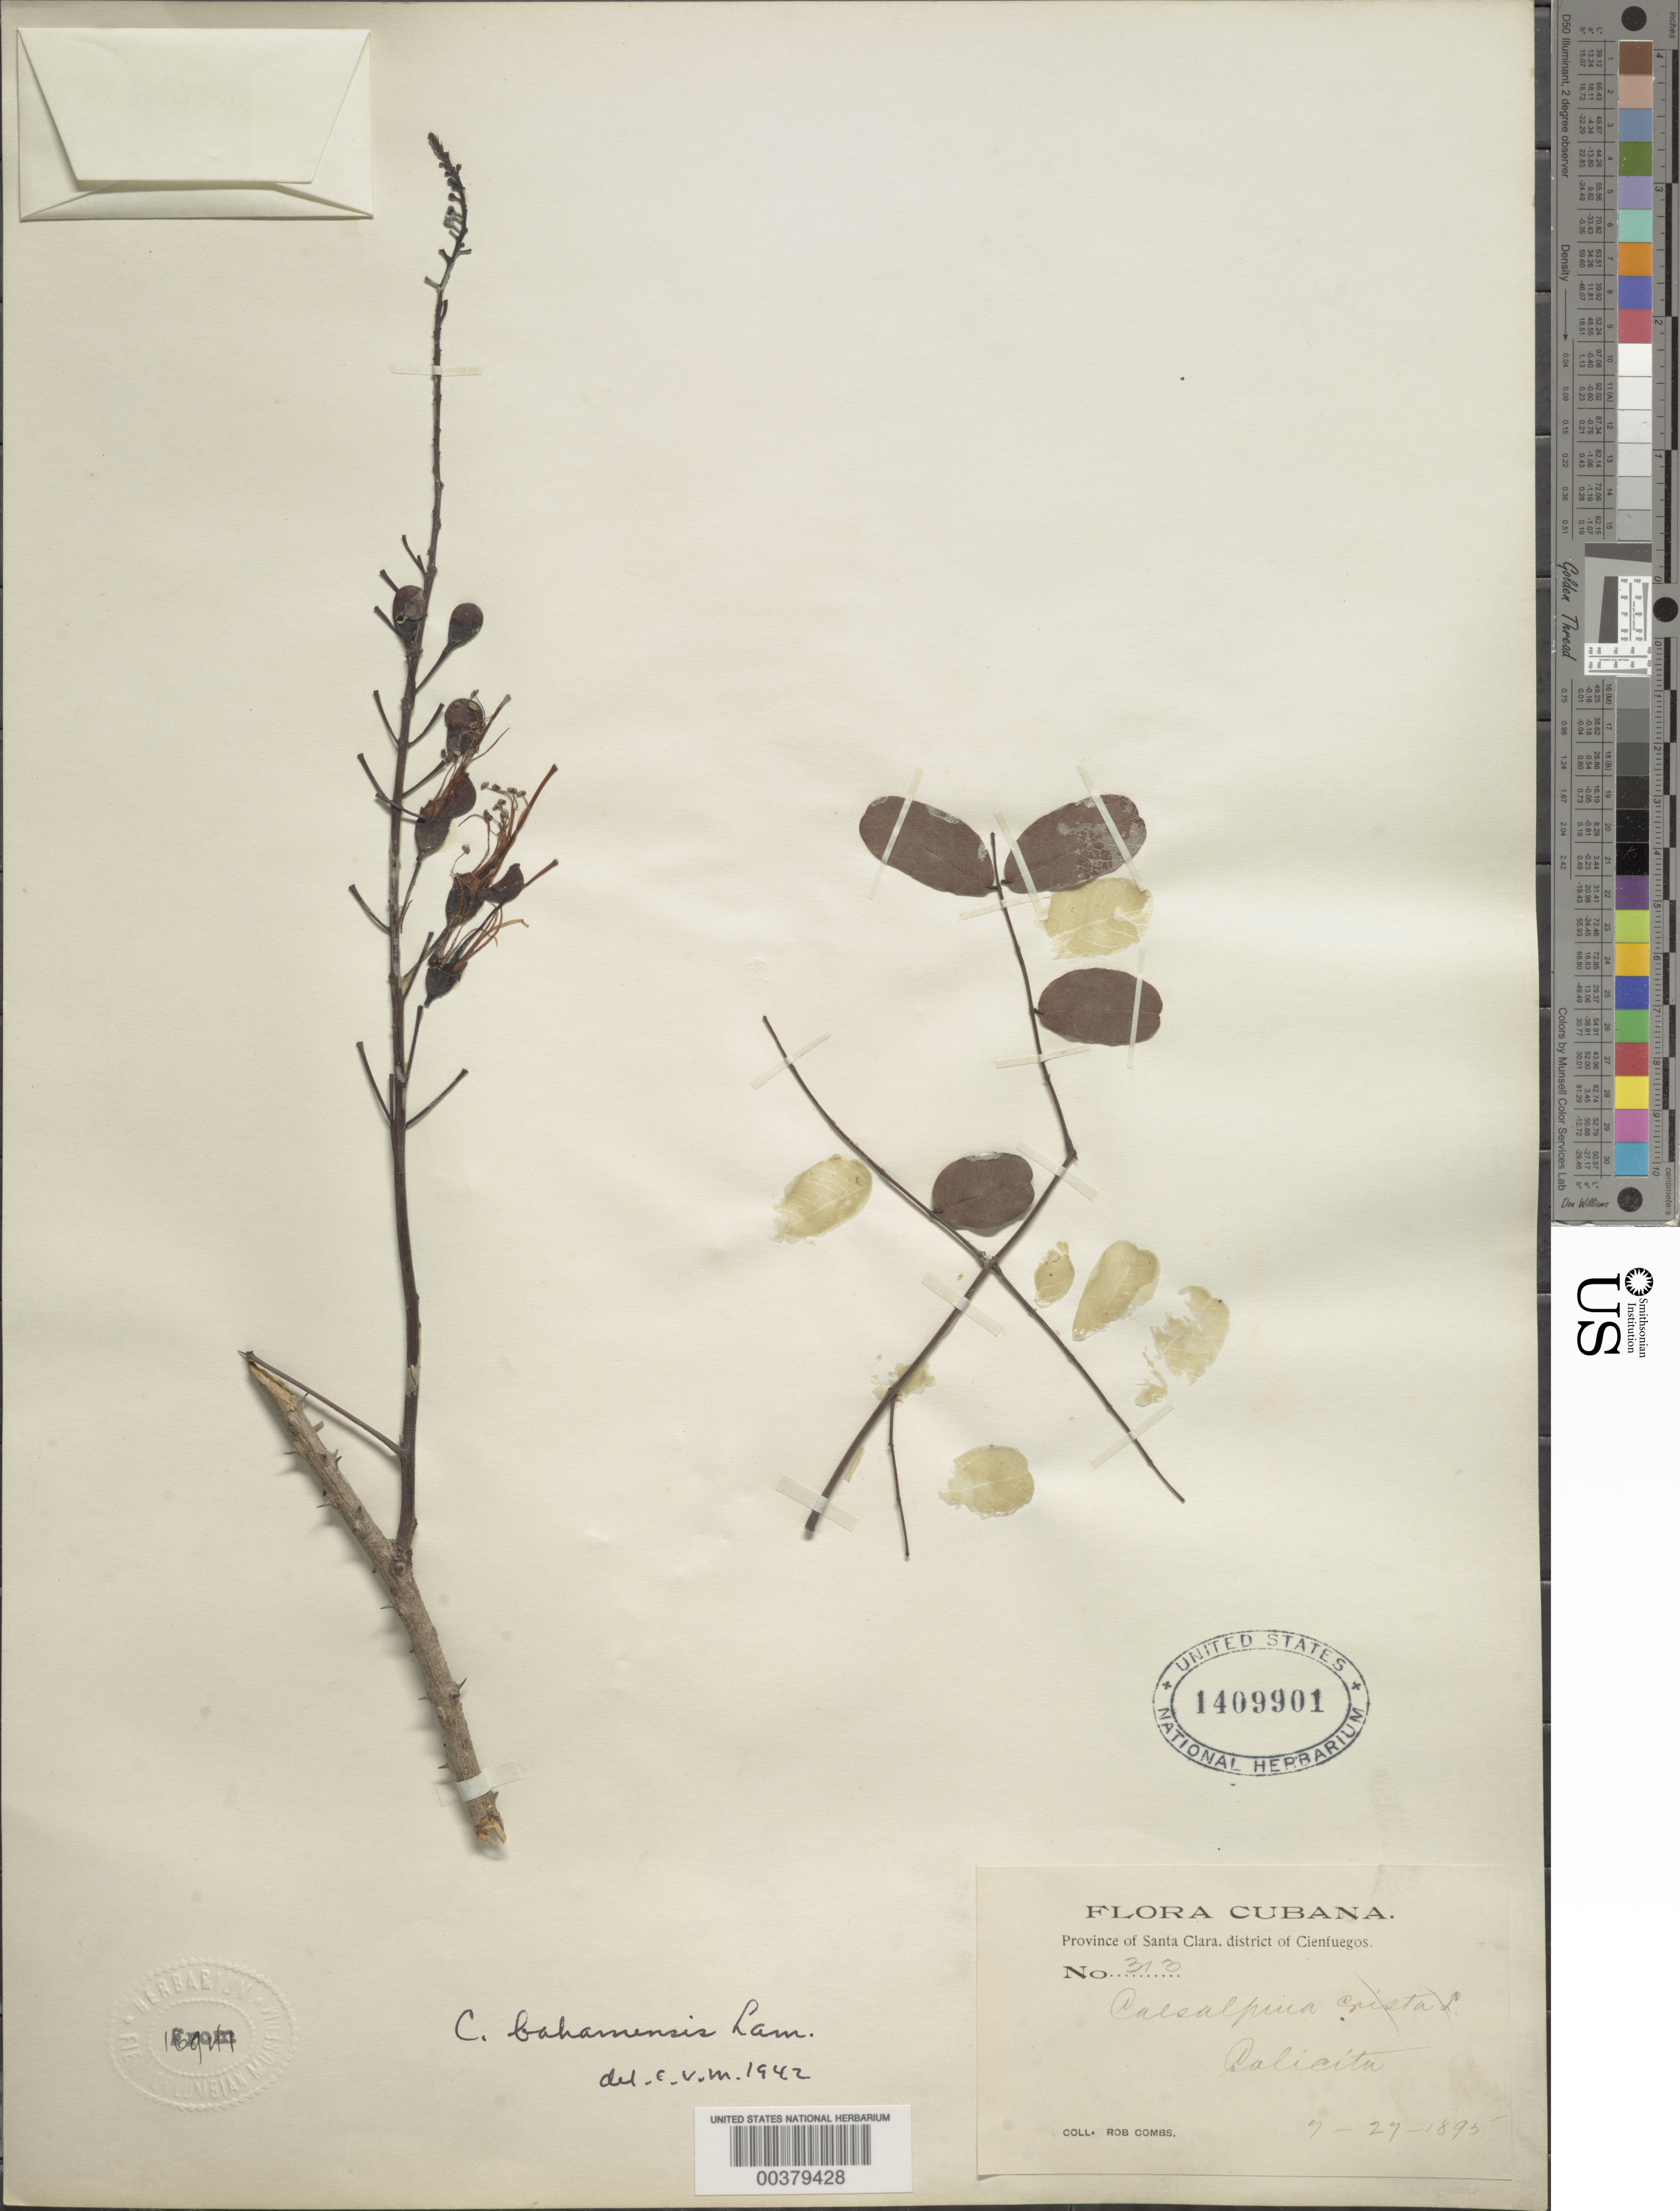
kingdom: Plantae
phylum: Tracheophyta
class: Magnoliopsida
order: Fabales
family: Fabaceae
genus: Caesalpinia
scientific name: Caesalpinia bahamensis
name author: Lam.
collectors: R. Combs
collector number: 313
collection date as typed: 27 Jul 1895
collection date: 1895-07-27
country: Cuba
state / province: Las Villas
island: Greater Antilles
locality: Calicita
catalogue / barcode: US 1409901